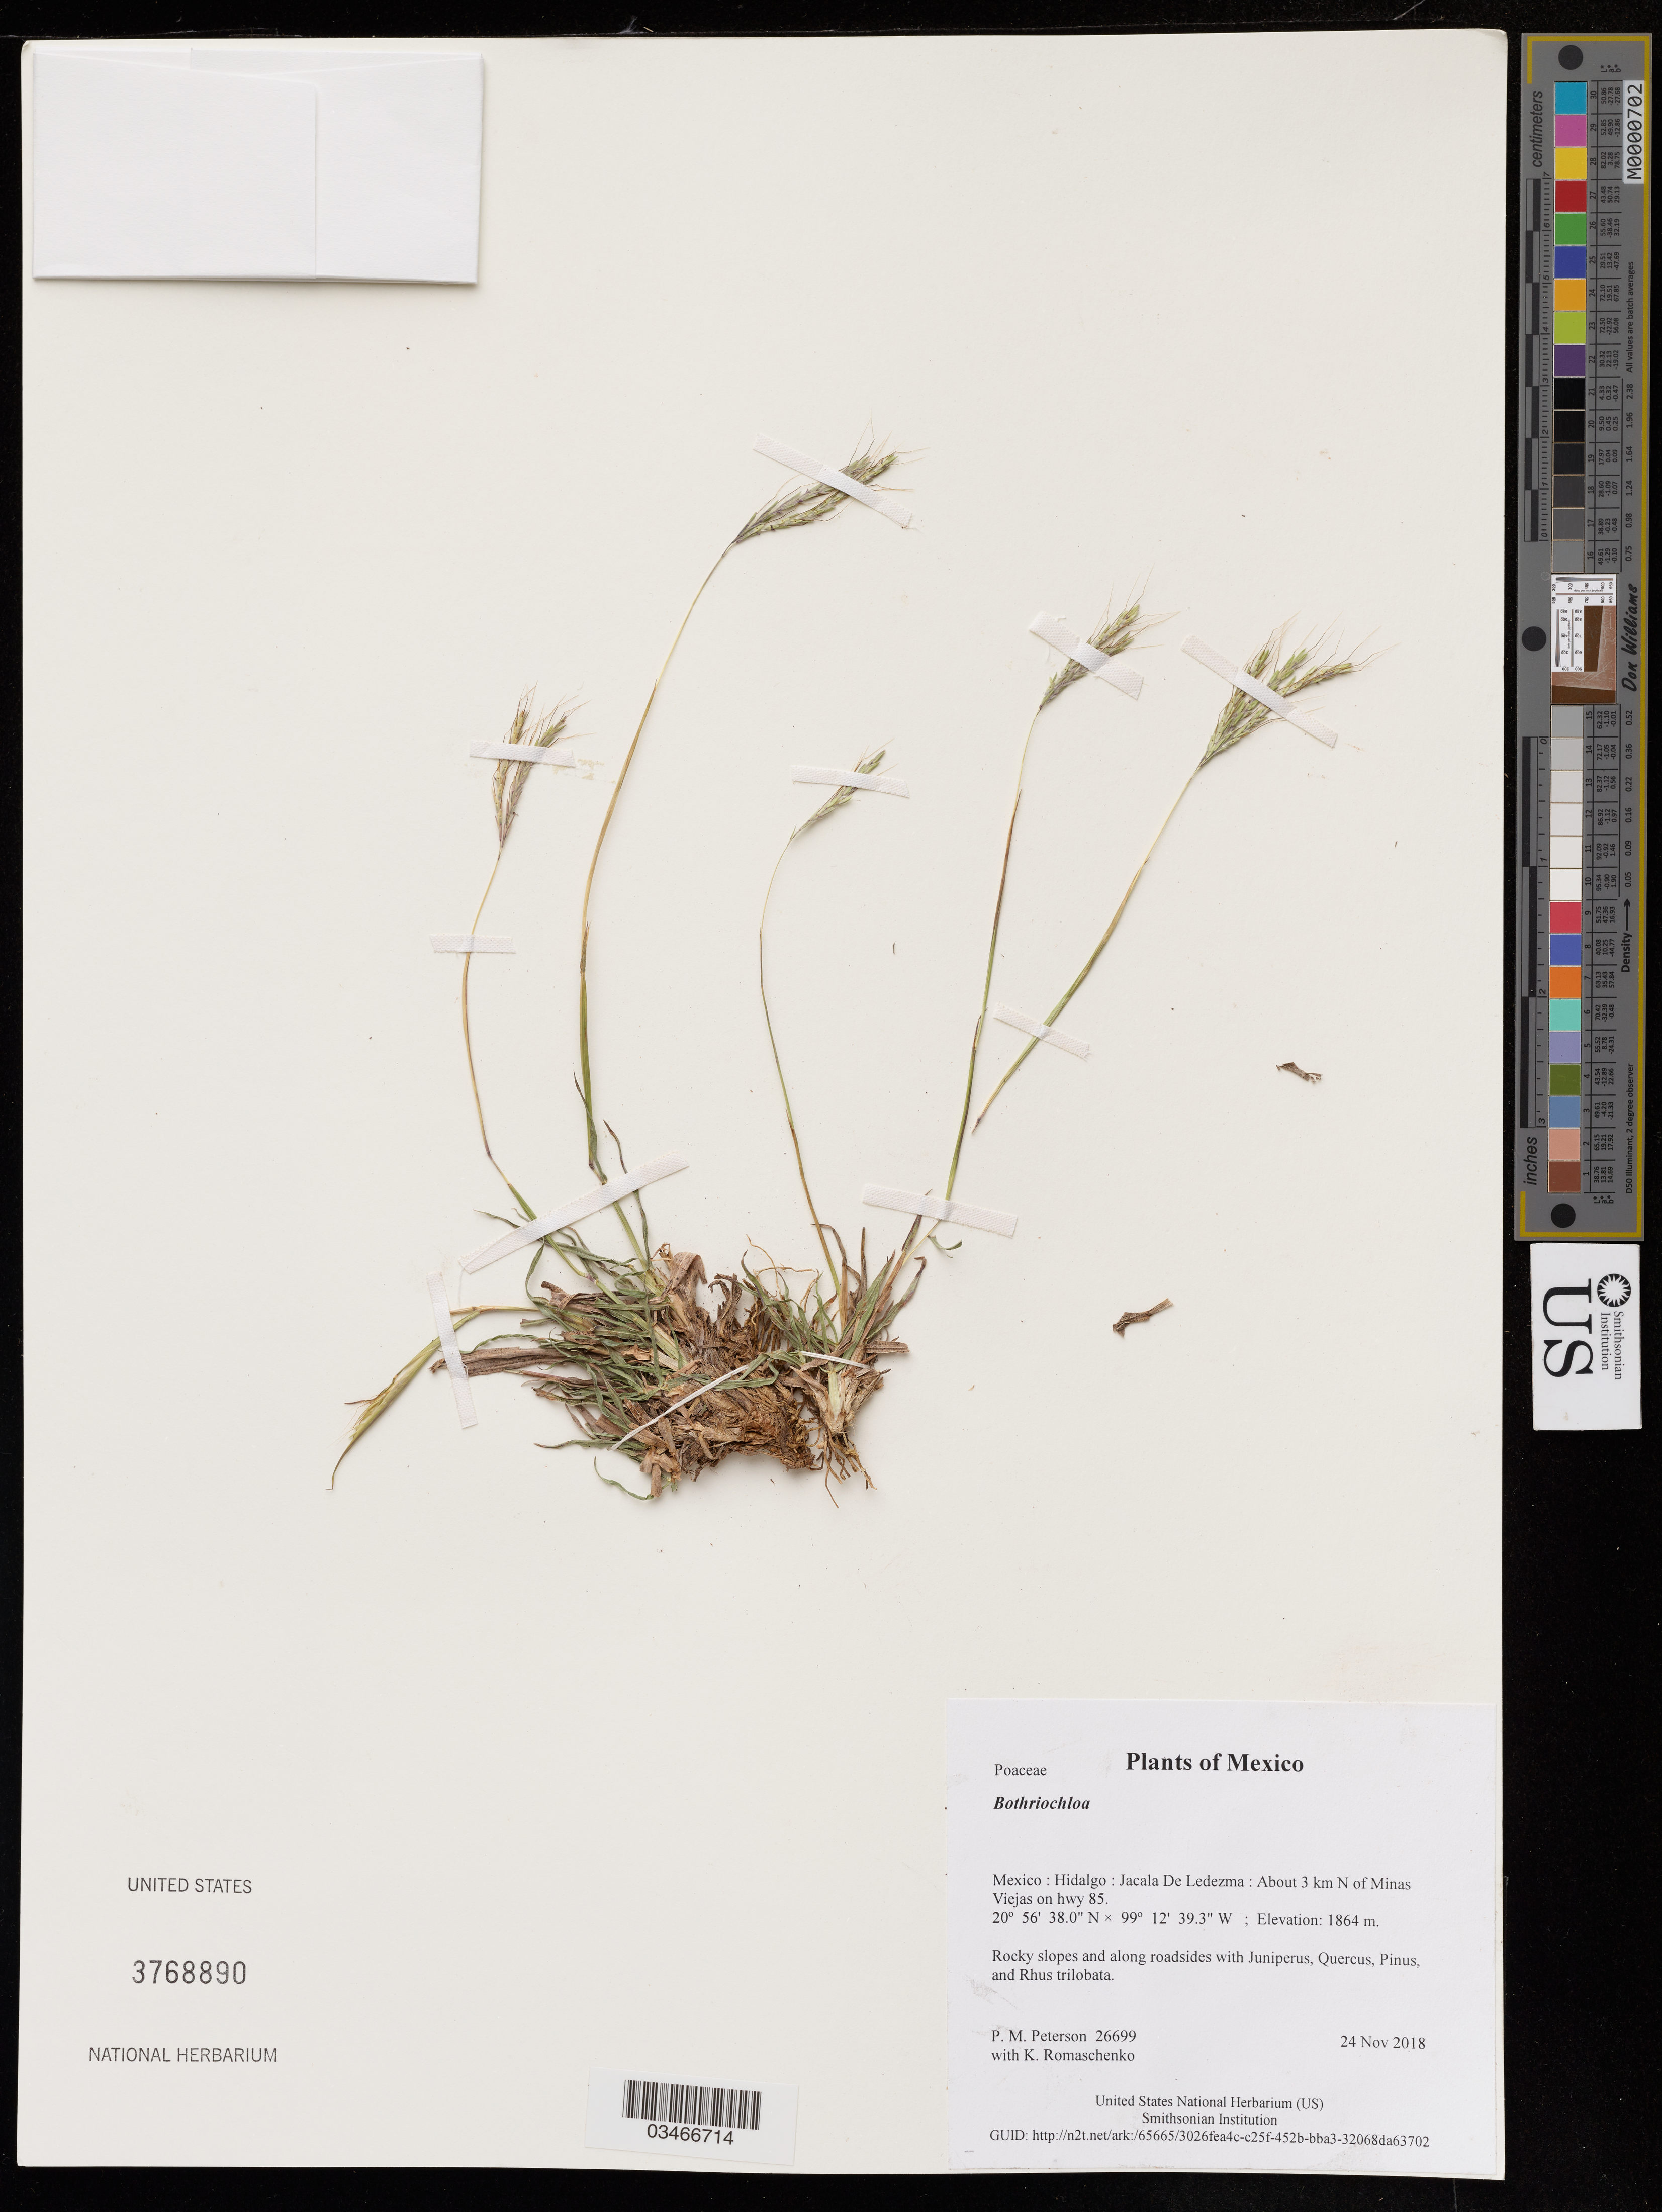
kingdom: Plantae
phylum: Tracheophyta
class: Liliopsida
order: Poales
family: Poaceae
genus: Bothriochloa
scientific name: Bothriochloa sp.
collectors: P. M. Peterson & K. Romaschenko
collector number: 26699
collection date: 2018-11-24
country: Mexico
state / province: Hidalgo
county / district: Jacala De Ledezma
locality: About 3 km N of Minas Viejas on hwy 85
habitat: Rocky slopes and along roadsides with Juniperus, Quercus, Pinus, and Rhus trilobata.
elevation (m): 1864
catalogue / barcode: US 3768890